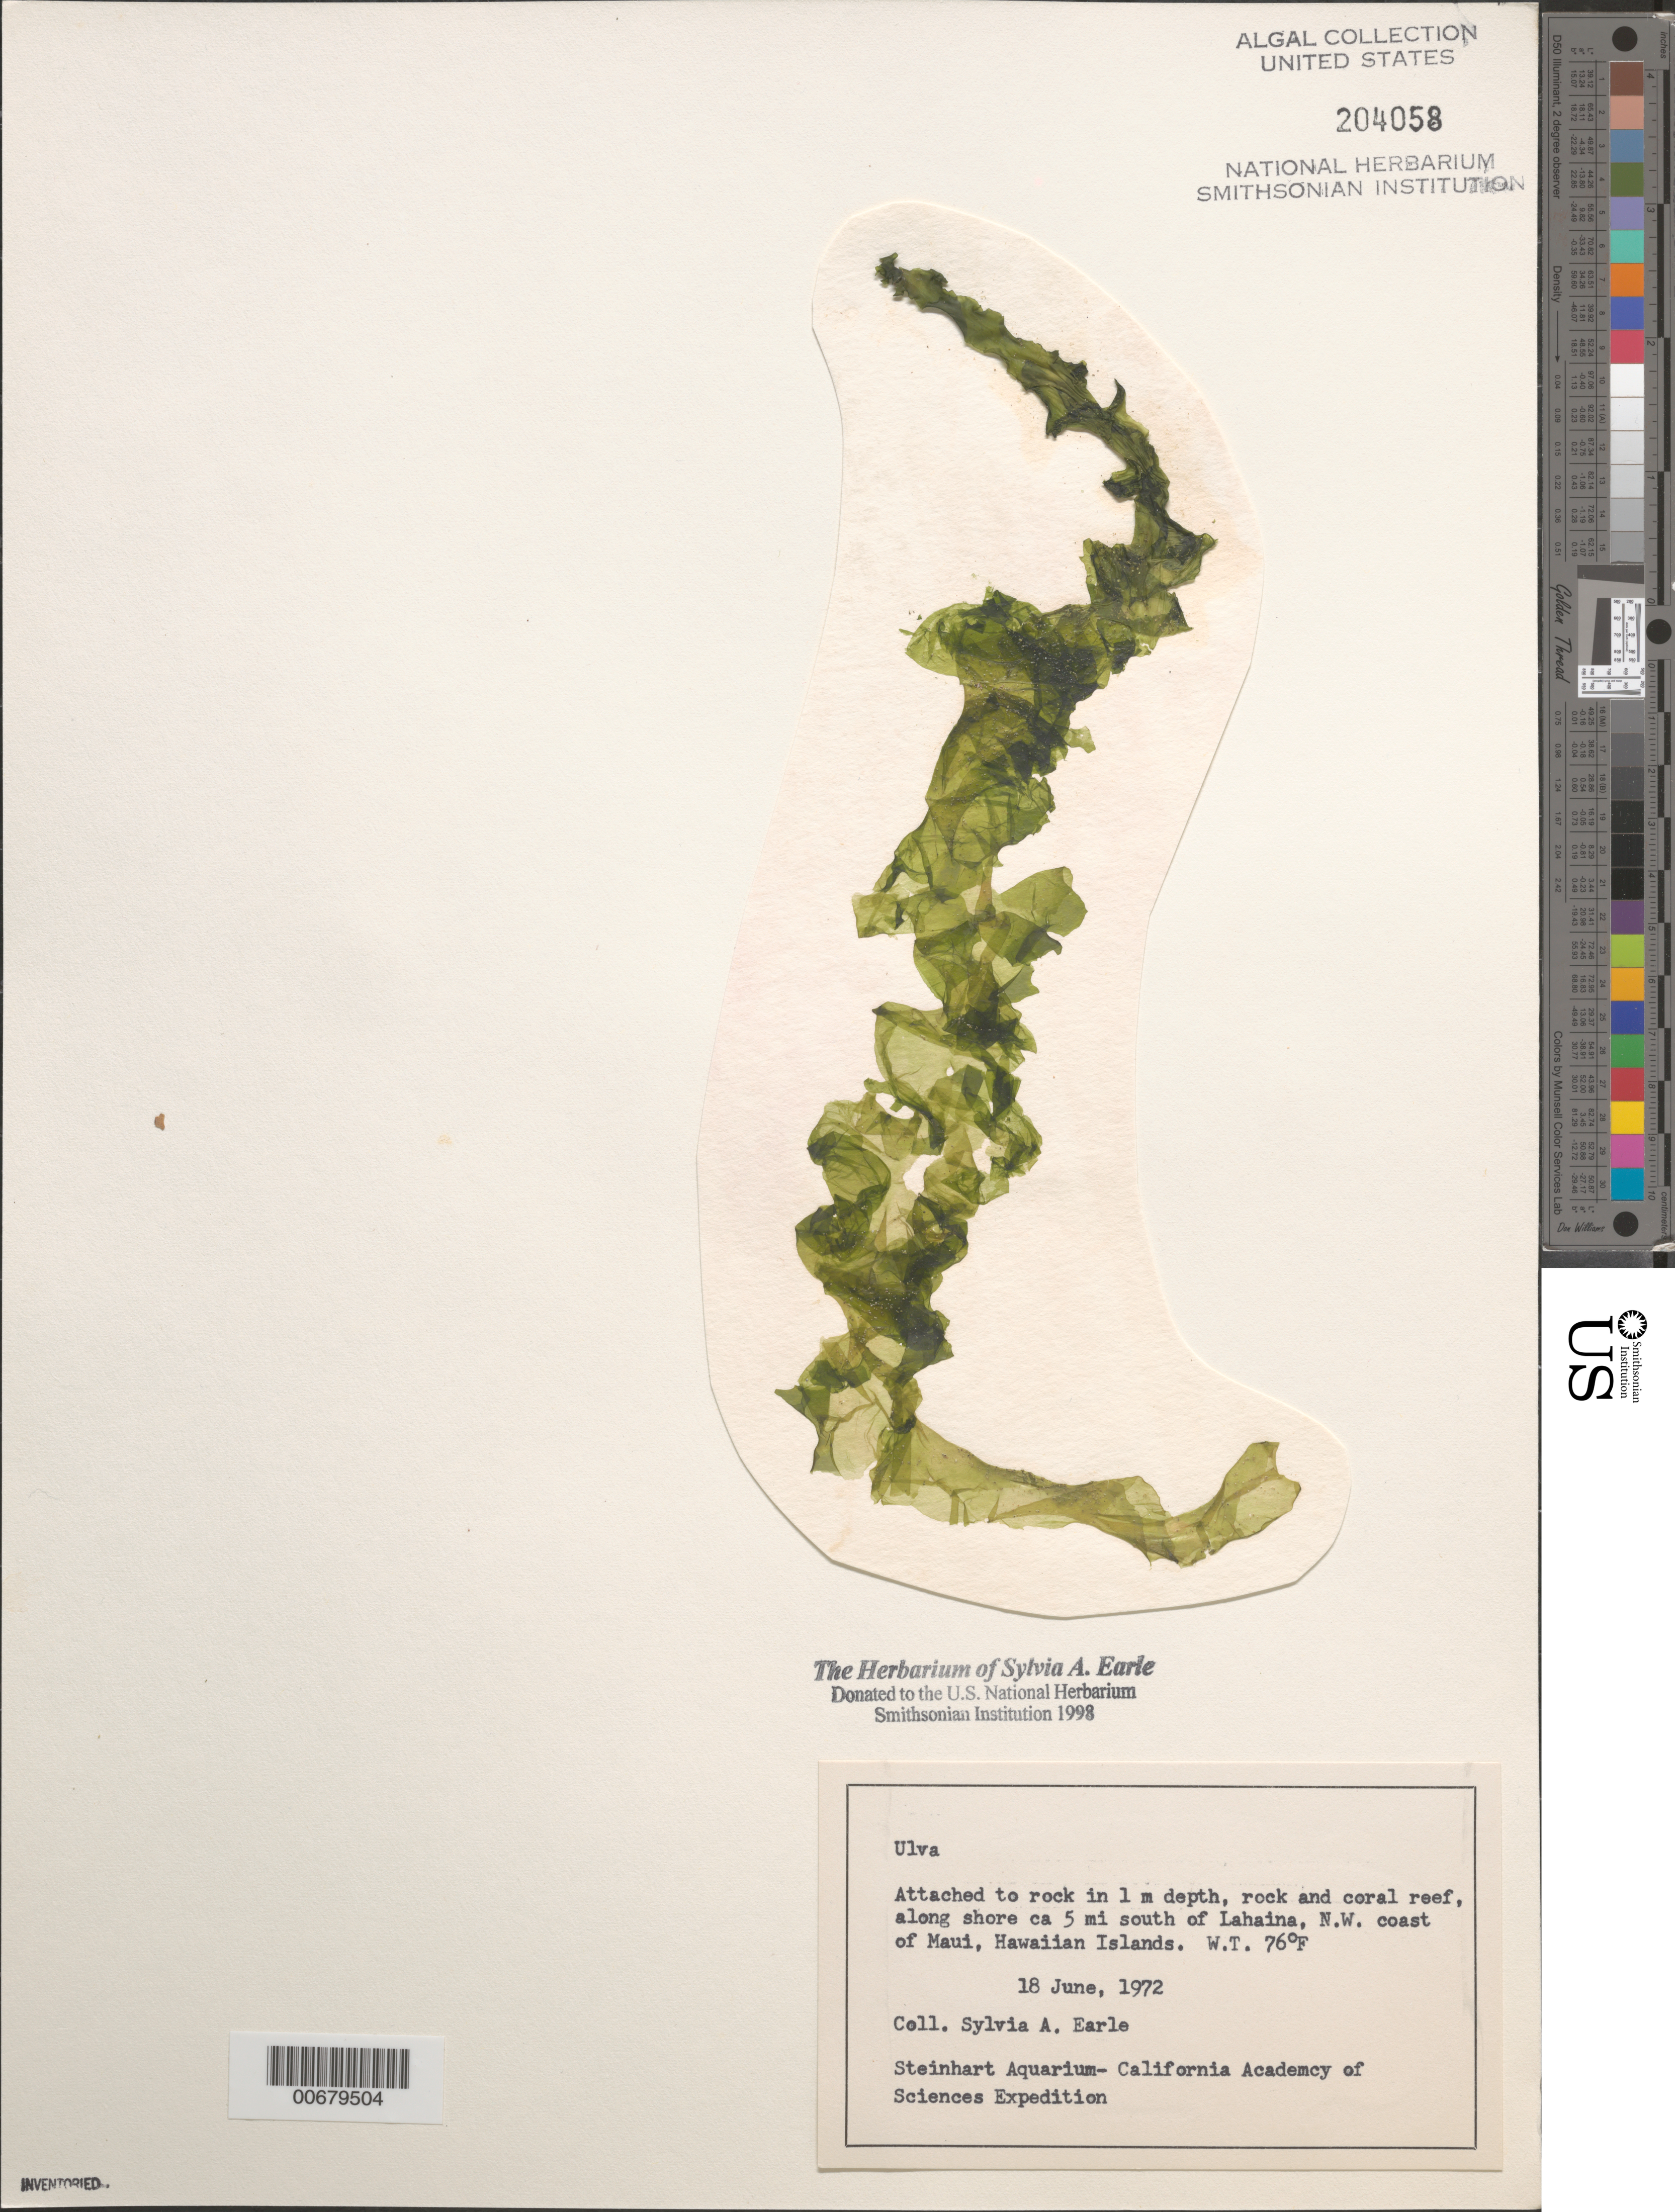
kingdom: Plantae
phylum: Chlorophyta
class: Ulvophyceae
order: Ulvales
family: Ulvaceae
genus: Ulva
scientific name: Ulva sp.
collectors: S. A. Earle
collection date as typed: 18 Jun 1972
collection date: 1972-06-18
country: United States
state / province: Hawaii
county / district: Maui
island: Maui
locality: Reef along shore ca. 5 miles south of Lahaina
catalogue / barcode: US 204058